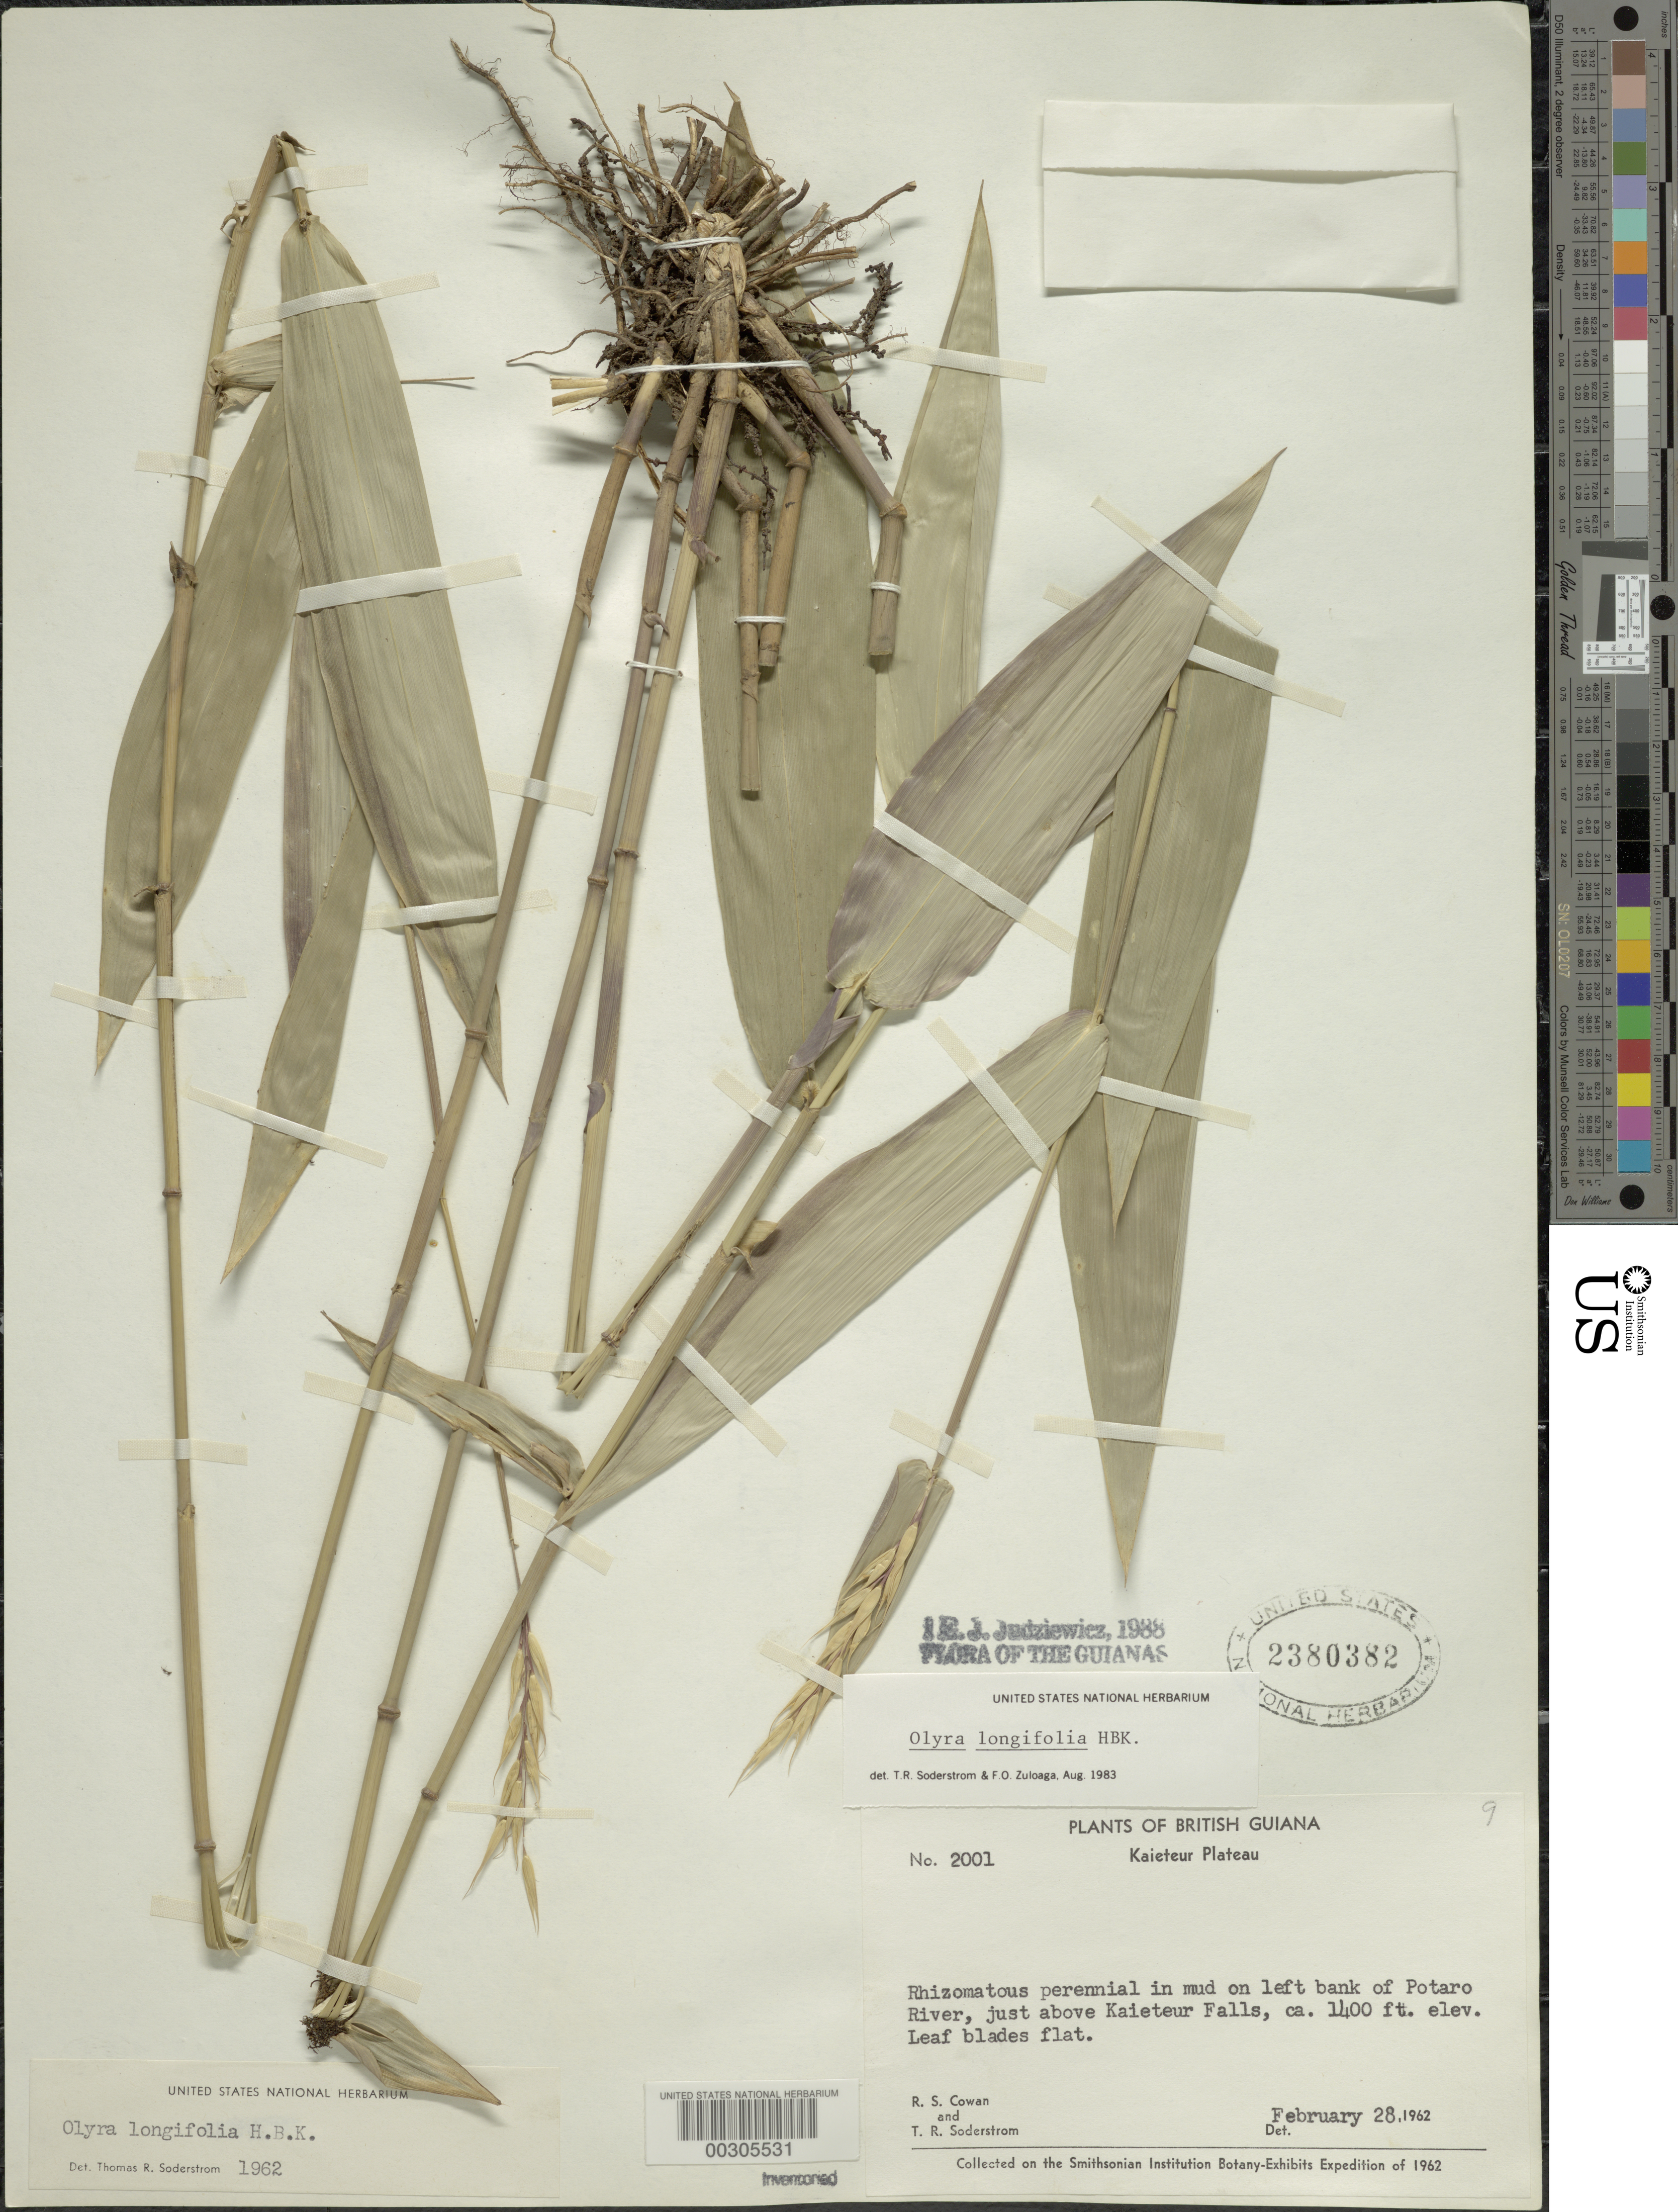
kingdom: Plantae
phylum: Tracheophyta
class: Liliopsida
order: Poales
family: Poaceae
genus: Olyra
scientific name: Olyra longifolia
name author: Kunth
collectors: R. S. Cowan & T. R. Soderstrom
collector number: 2001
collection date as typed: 28 Feb 1962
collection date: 1962-02-28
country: Guyana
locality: Potaro river, kaieteur plateau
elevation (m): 427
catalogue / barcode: US 2380382